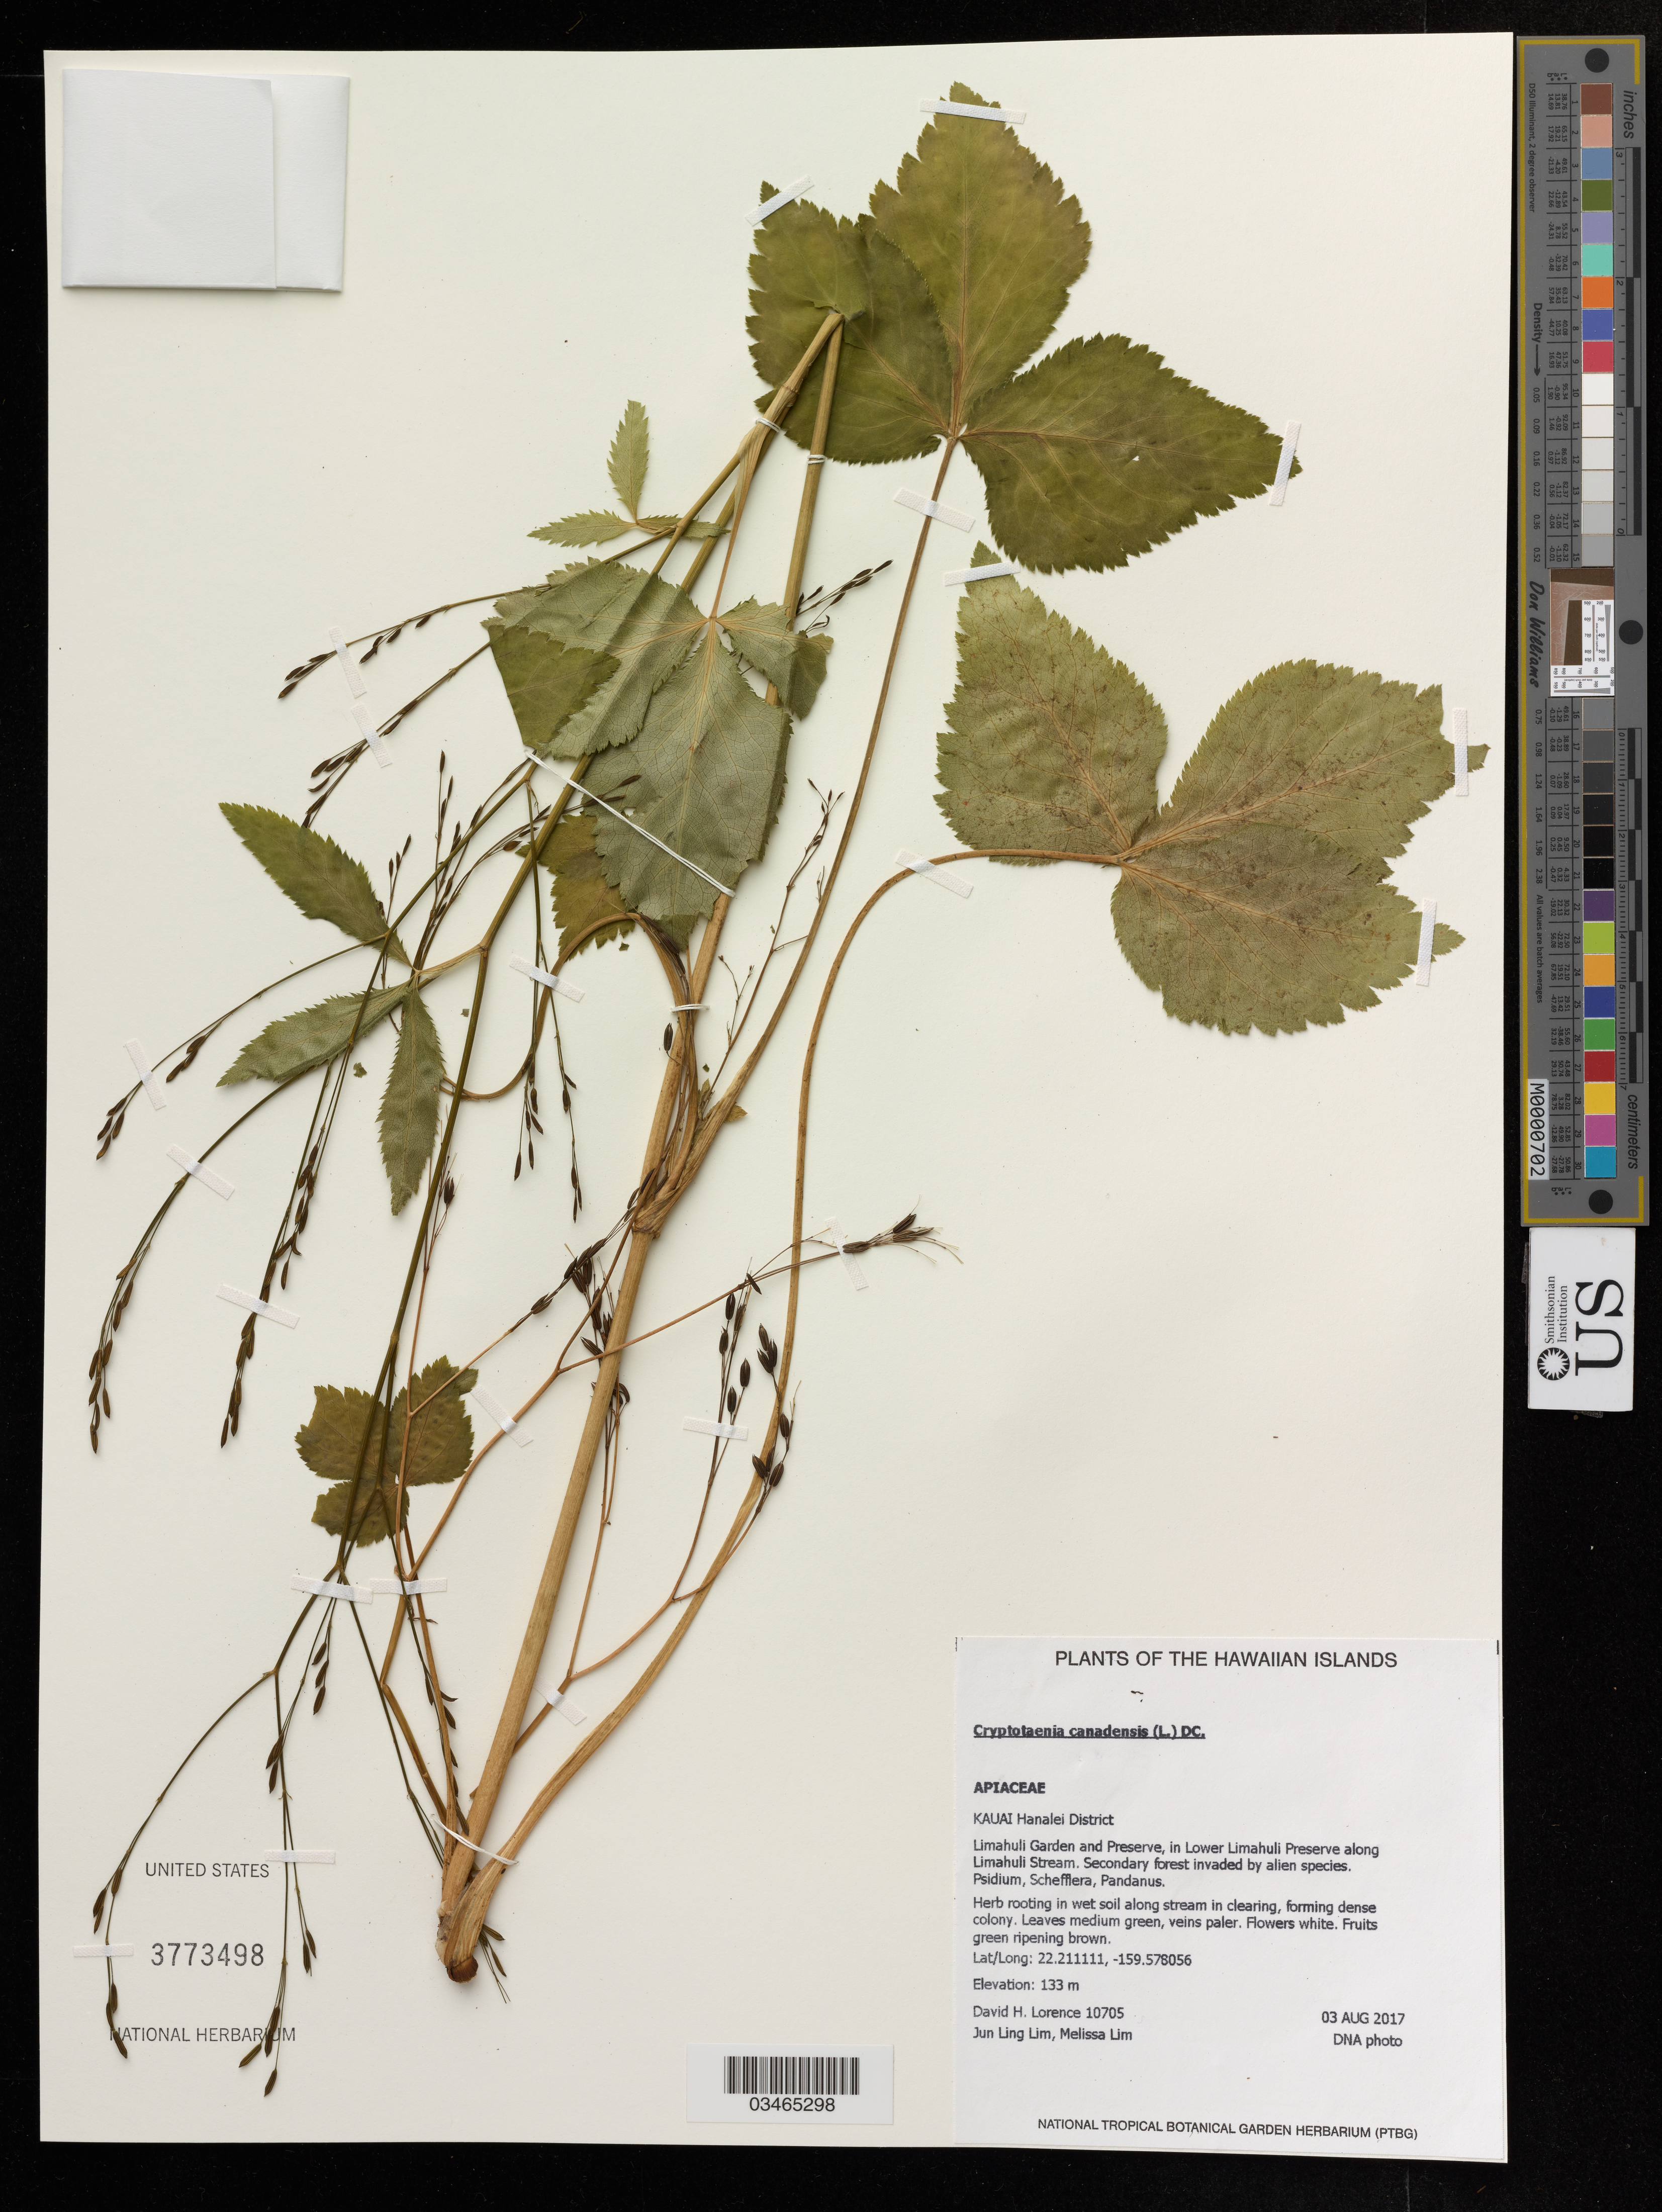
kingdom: Plantae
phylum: Tracheophyta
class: Magnoliopsida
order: Apiales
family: Apiaceae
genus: Cryptotaenia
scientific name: Cryptotaenia canadensis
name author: (L.) DC.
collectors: D. Lorence, J. Lim & M. Lim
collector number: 107050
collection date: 2017-08-03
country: United States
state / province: Hawaii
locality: Kauai Hanalei District. Limahuli Garden and Preserve, in Lower Limahuli Preserve along Limahuli Stream.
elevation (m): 133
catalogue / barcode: US 3773498